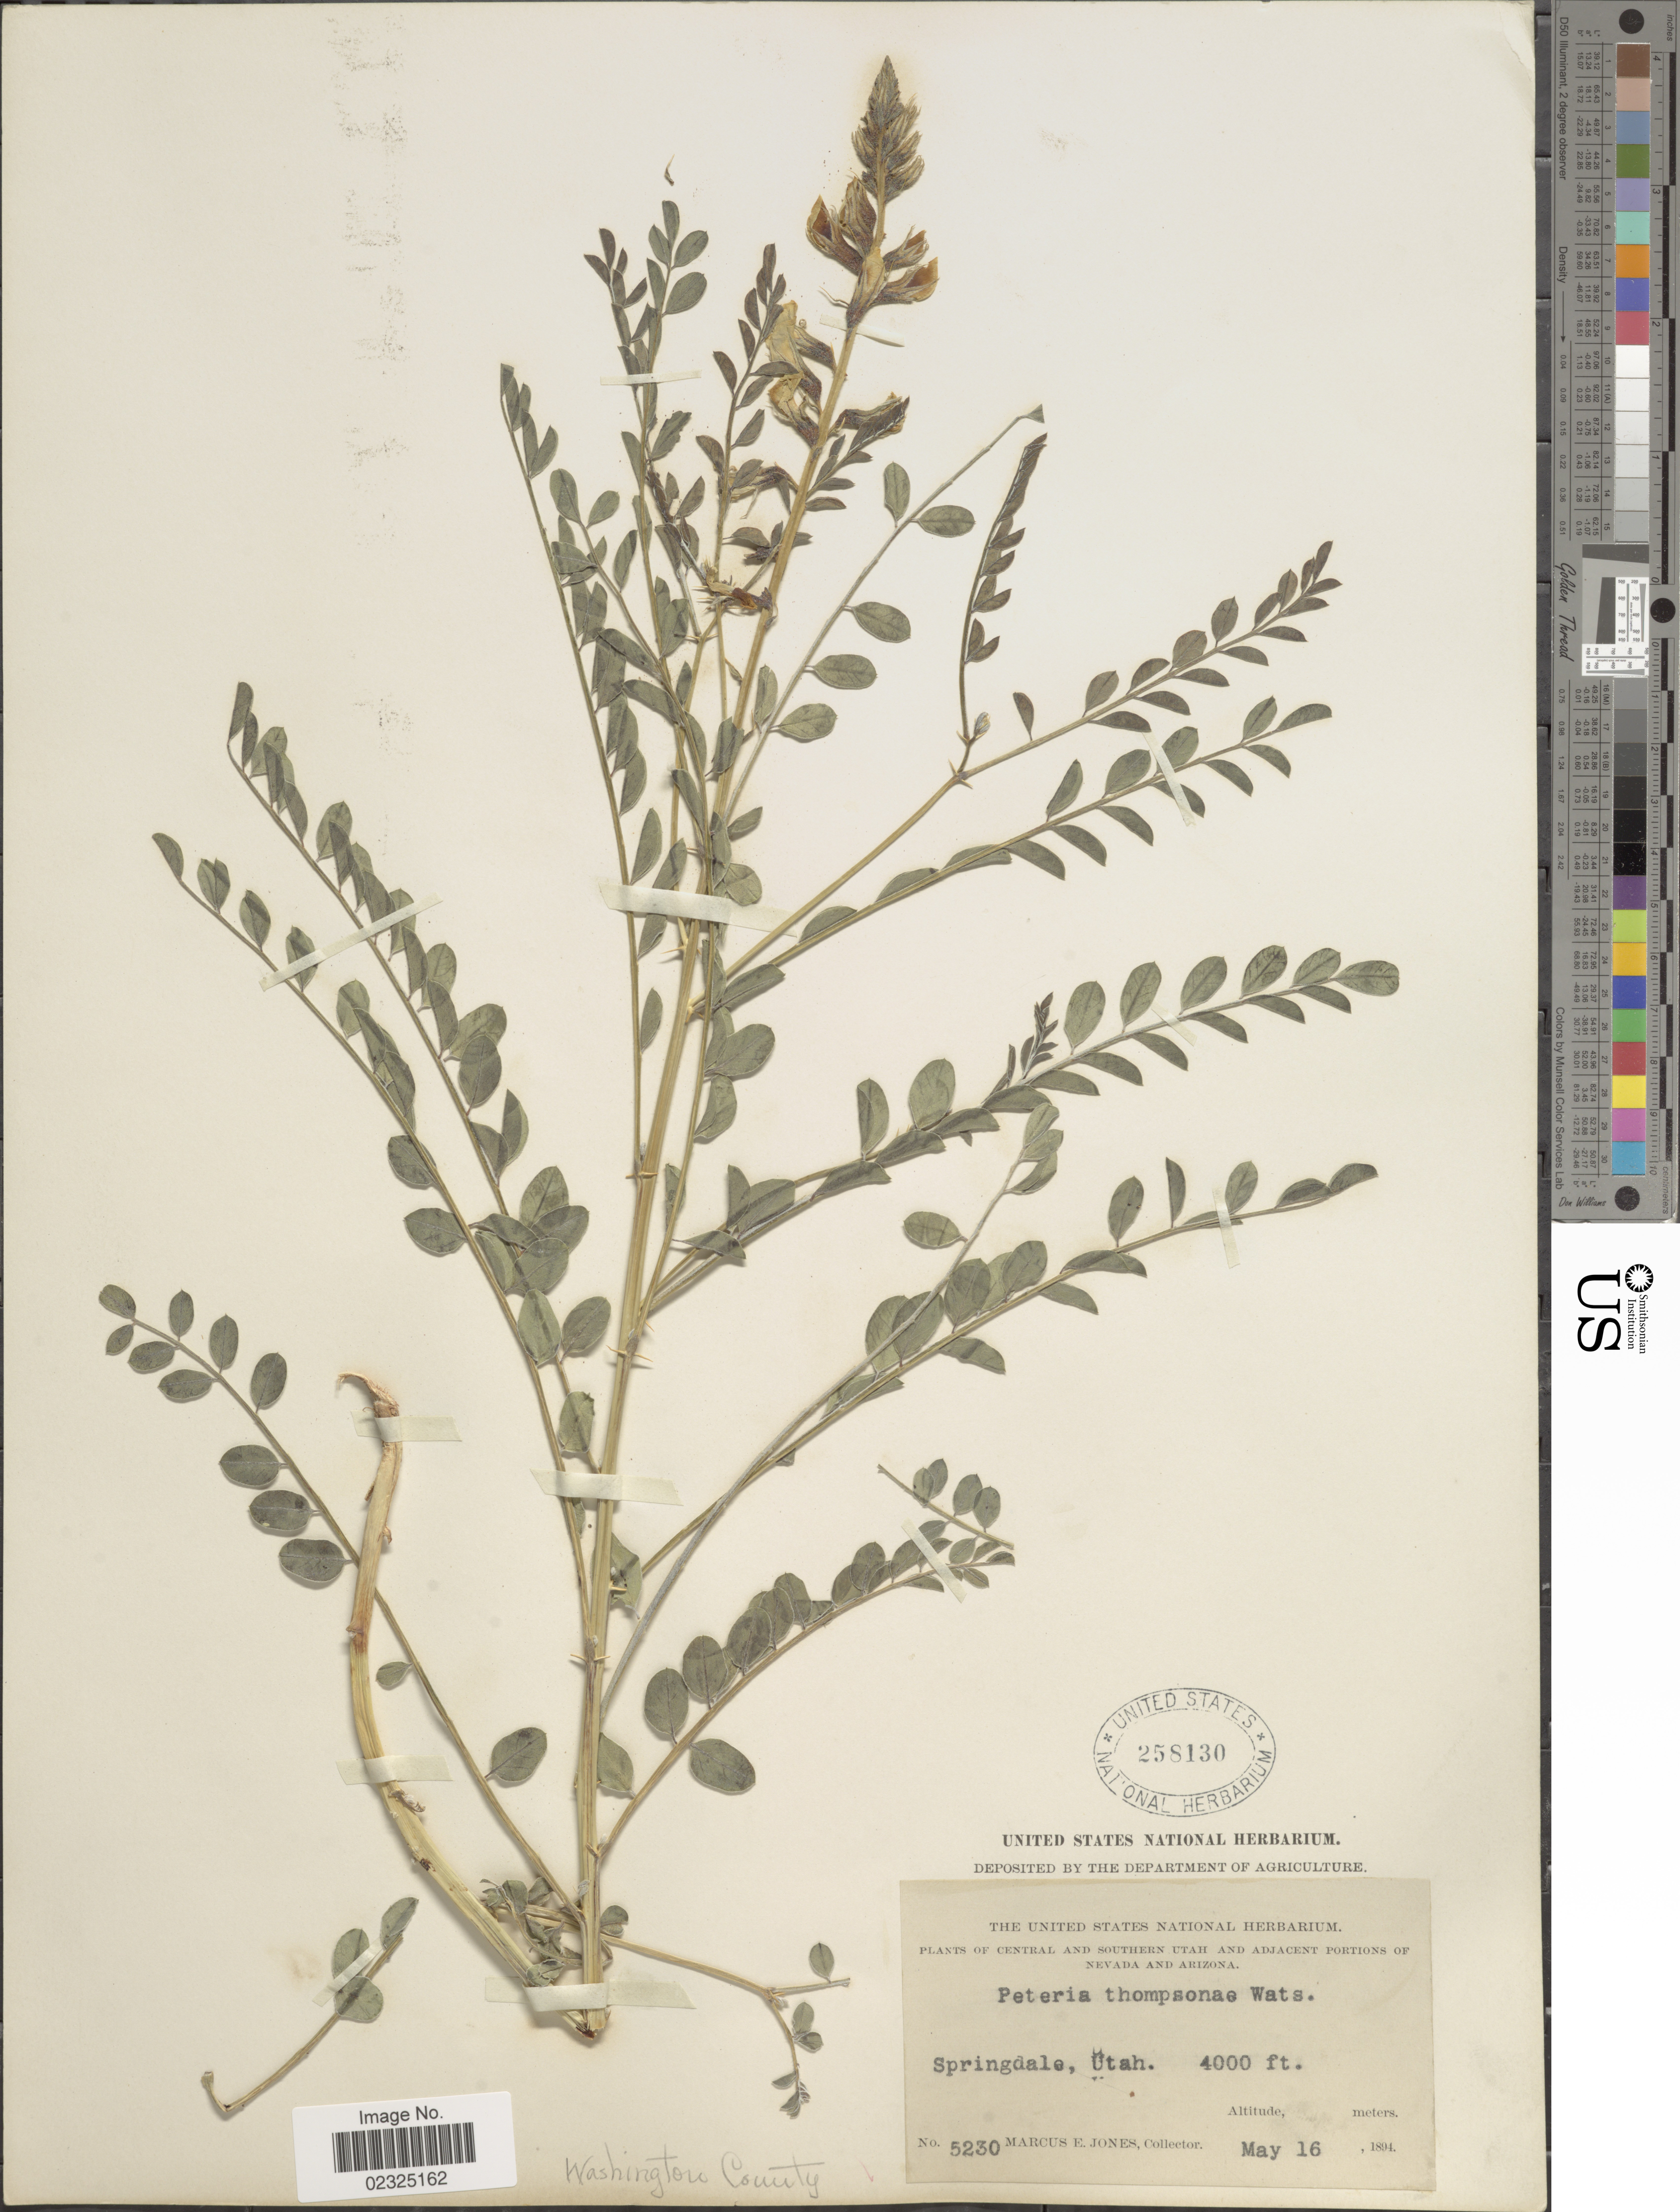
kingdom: Plantae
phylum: Tracheophyta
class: Magnoliopsida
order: Fabales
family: Fabaceae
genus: Peteria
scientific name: Peteria thompsonae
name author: S. Watson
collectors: M. E. Jones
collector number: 5230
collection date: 1894-05-16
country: United States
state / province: Utah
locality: Springdale.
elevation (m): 1219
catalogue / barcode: US 258130